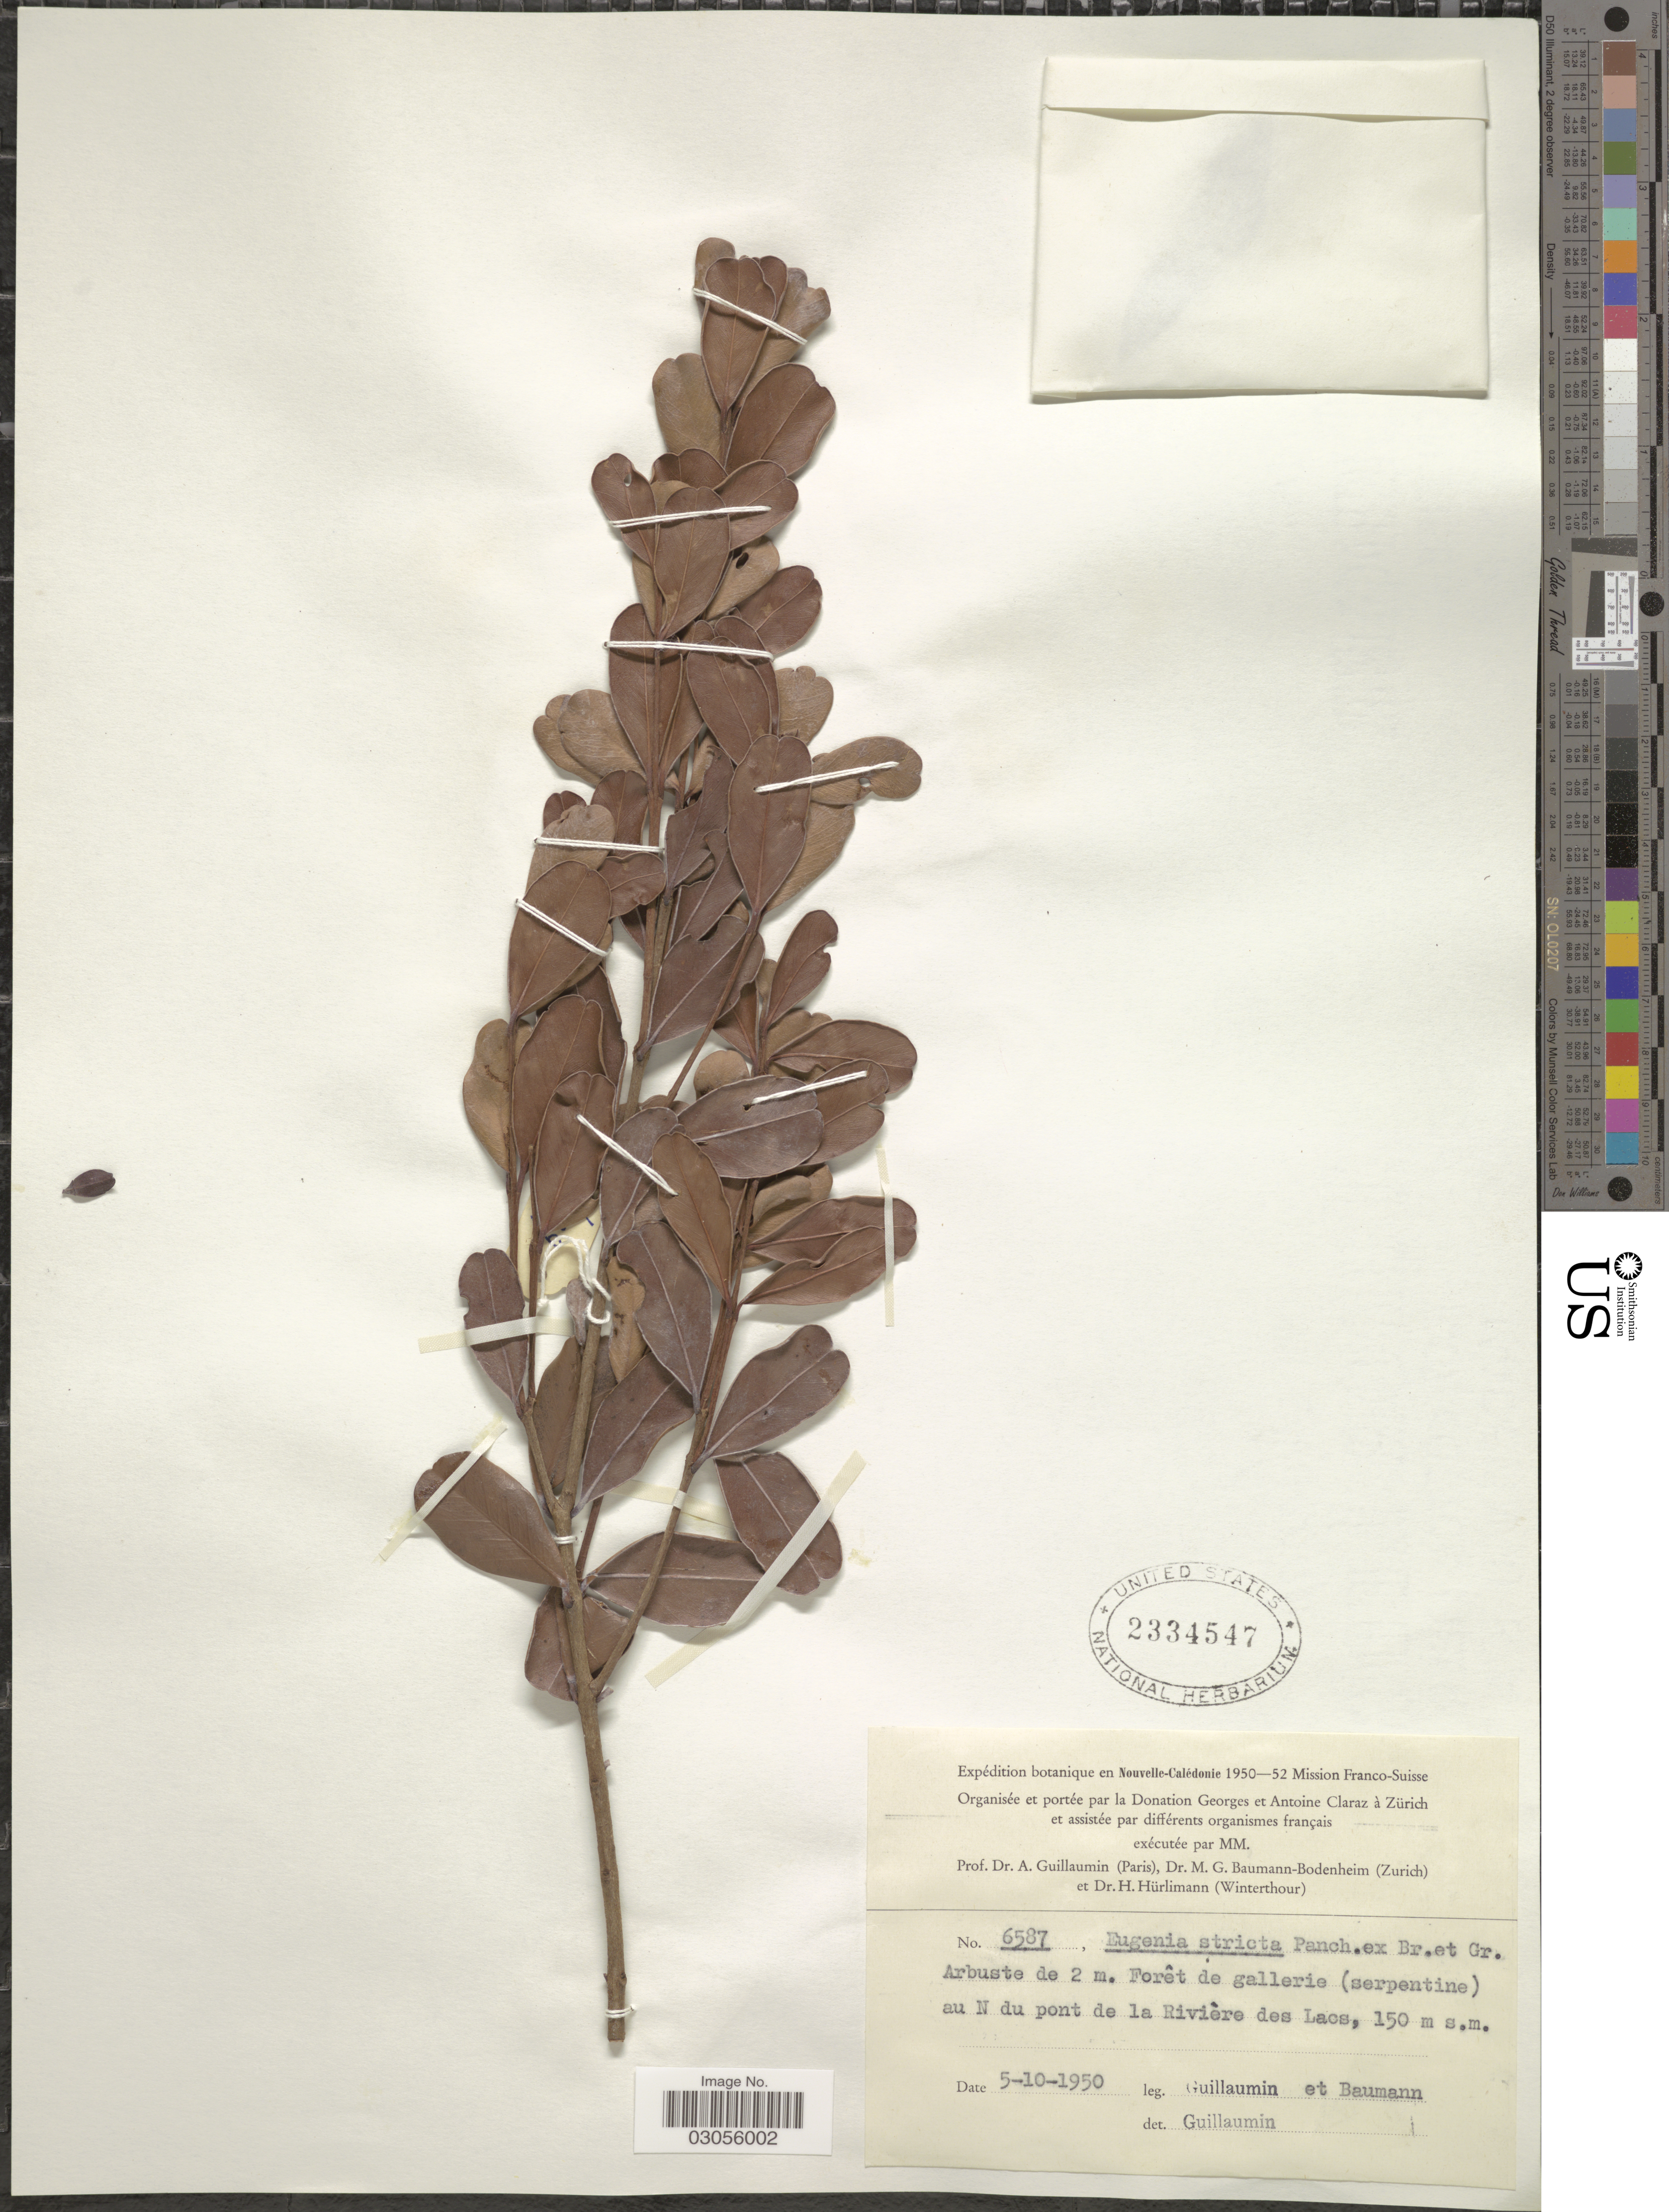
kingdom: Plantae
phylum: Tracheophyta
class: Magnoliopsida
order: Myrtales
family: Myrtaceae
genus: Eugenia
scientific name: Eugenia stricta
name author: Pancher ex Brongn. & Gris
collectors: A. Guillaumin & M. G. Baumann-Bodenheim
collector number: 6587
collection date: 1950-10-05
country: New Caledonia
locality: Forêt de gallerie (serpentine) au N du pont de la Rivière des Lacs.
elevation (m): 150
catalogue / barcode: US 2334547